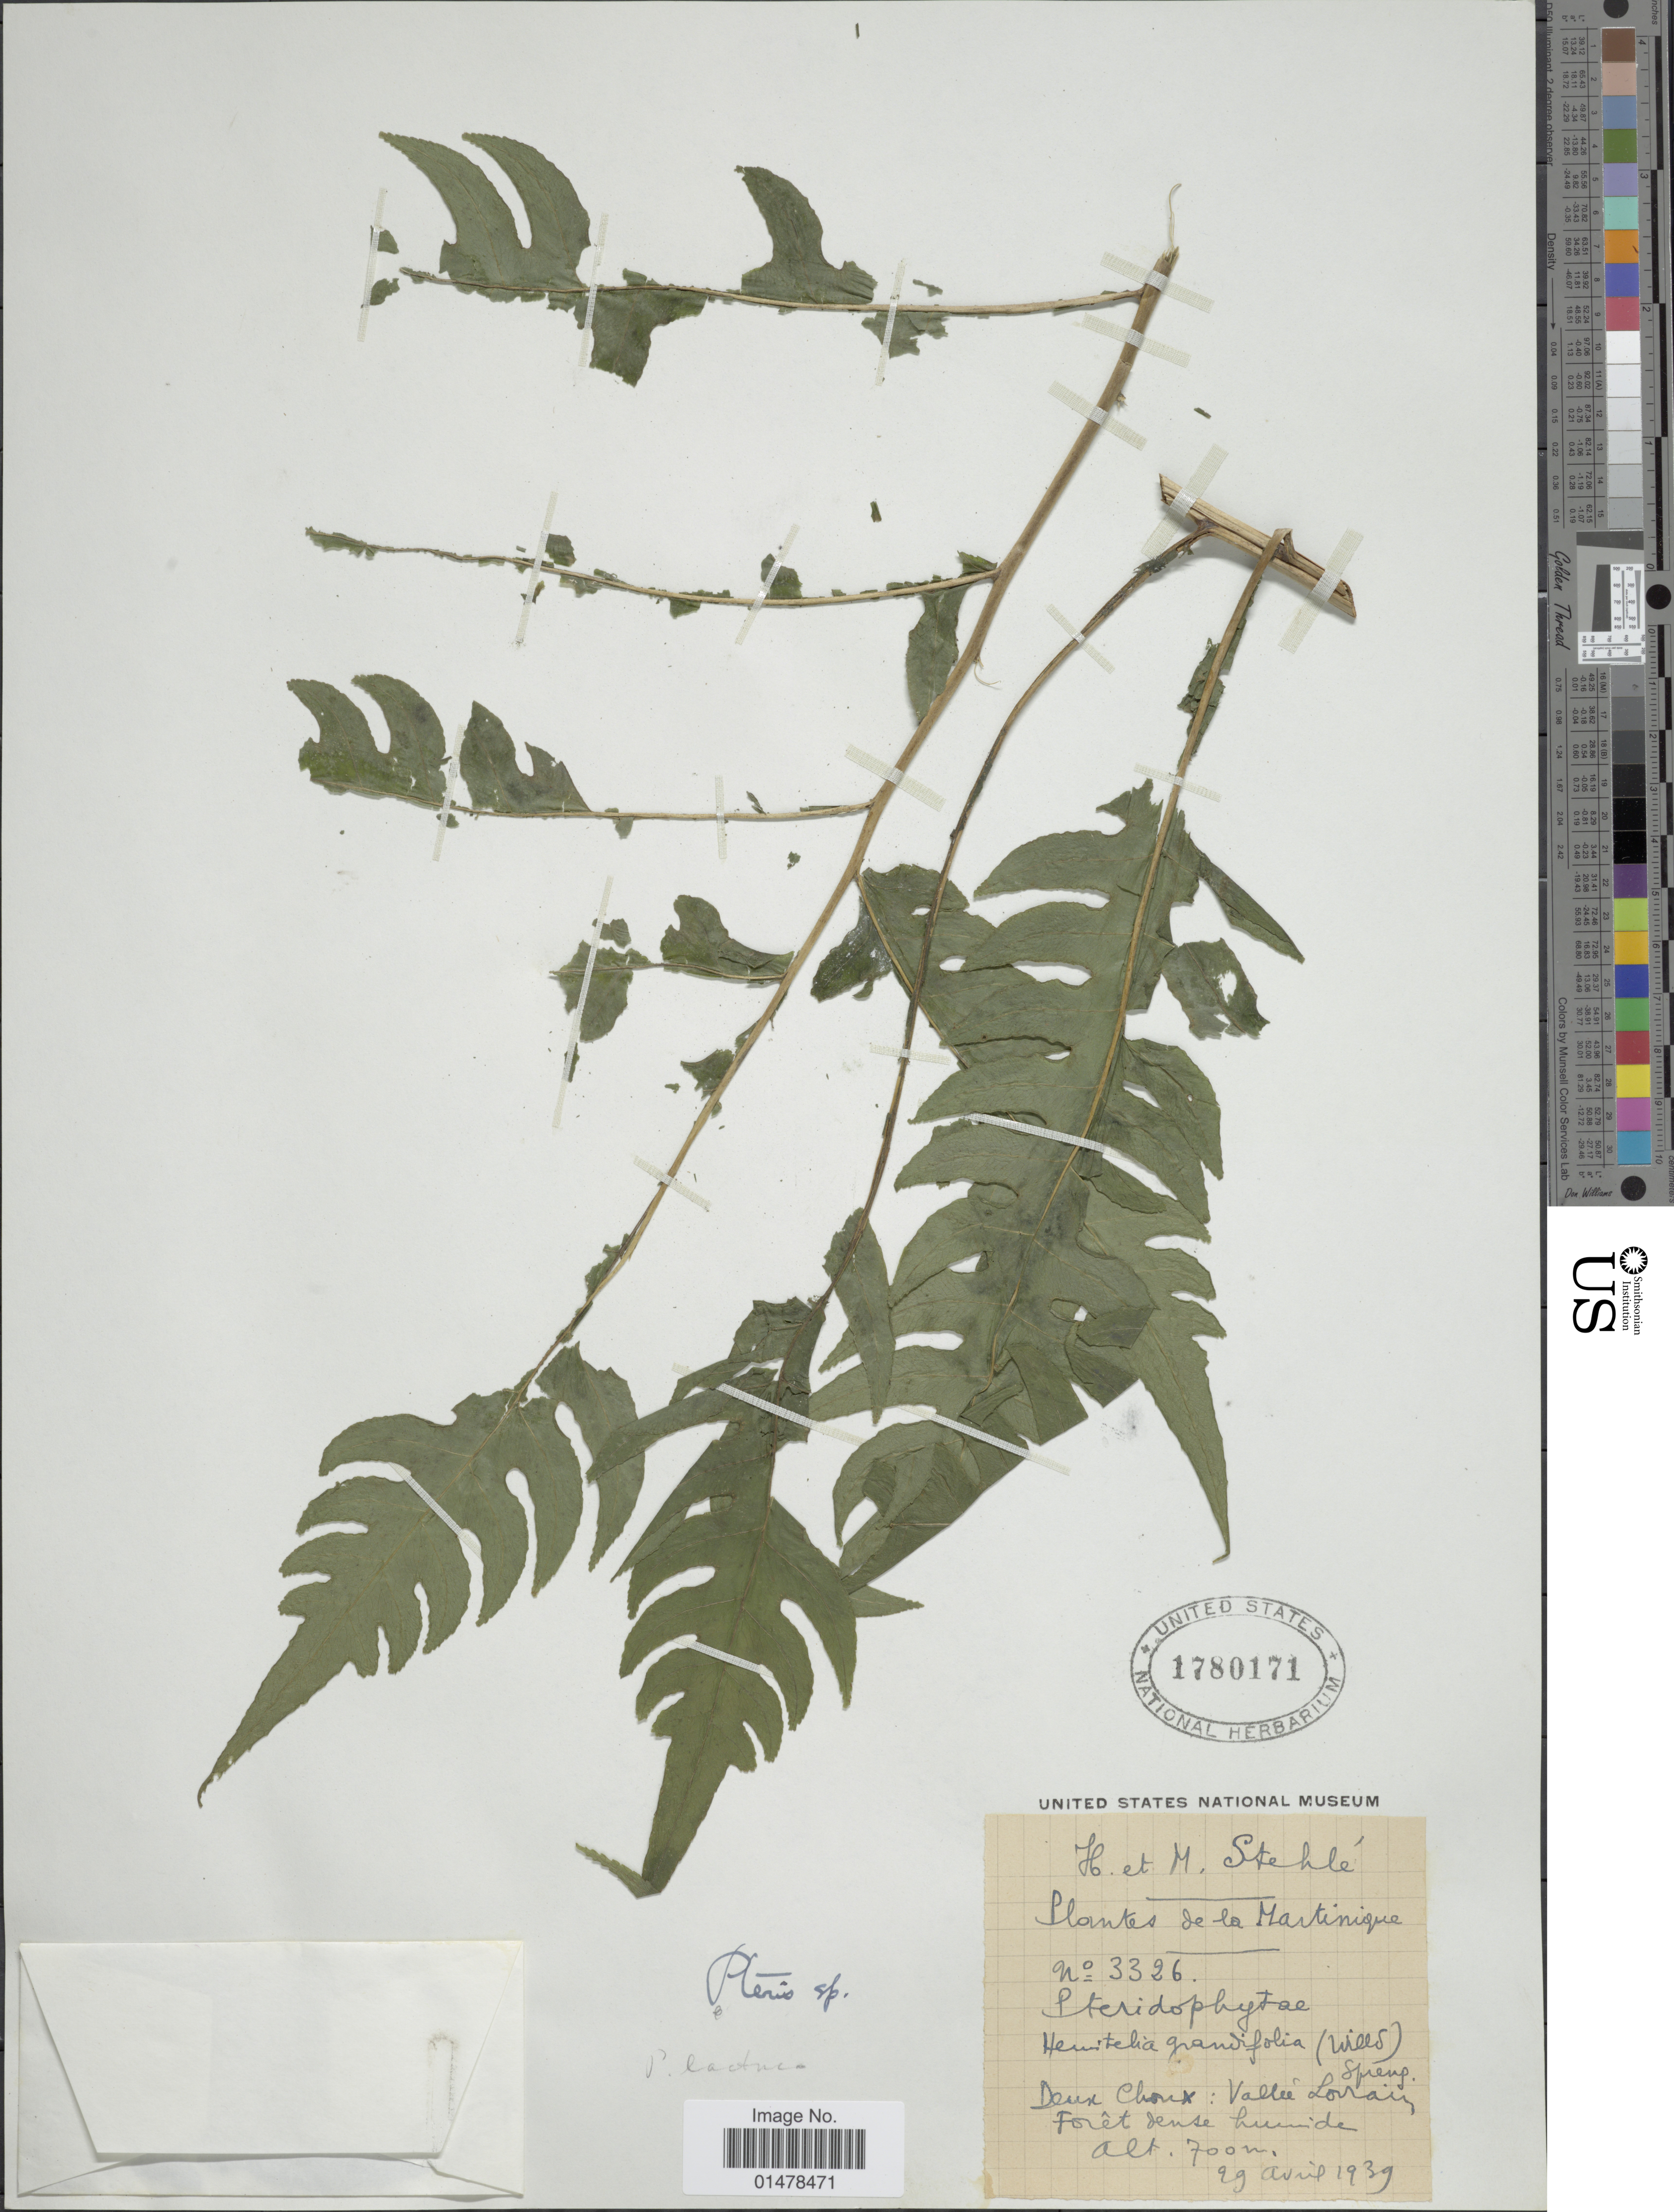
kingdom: Plantae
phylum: Tracheophyta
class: Polypodiopsida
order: Polypodiales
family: Pteridaceae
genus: Pteris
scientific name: Pteris arborea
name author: L.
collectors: H. Stehlé & M. Stehlé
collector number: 3326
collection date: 1939-04-29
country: Martinique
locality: Deux Choux: Vallée Loorain, Forêt dense humide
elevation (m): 700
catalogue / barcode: US 1780171